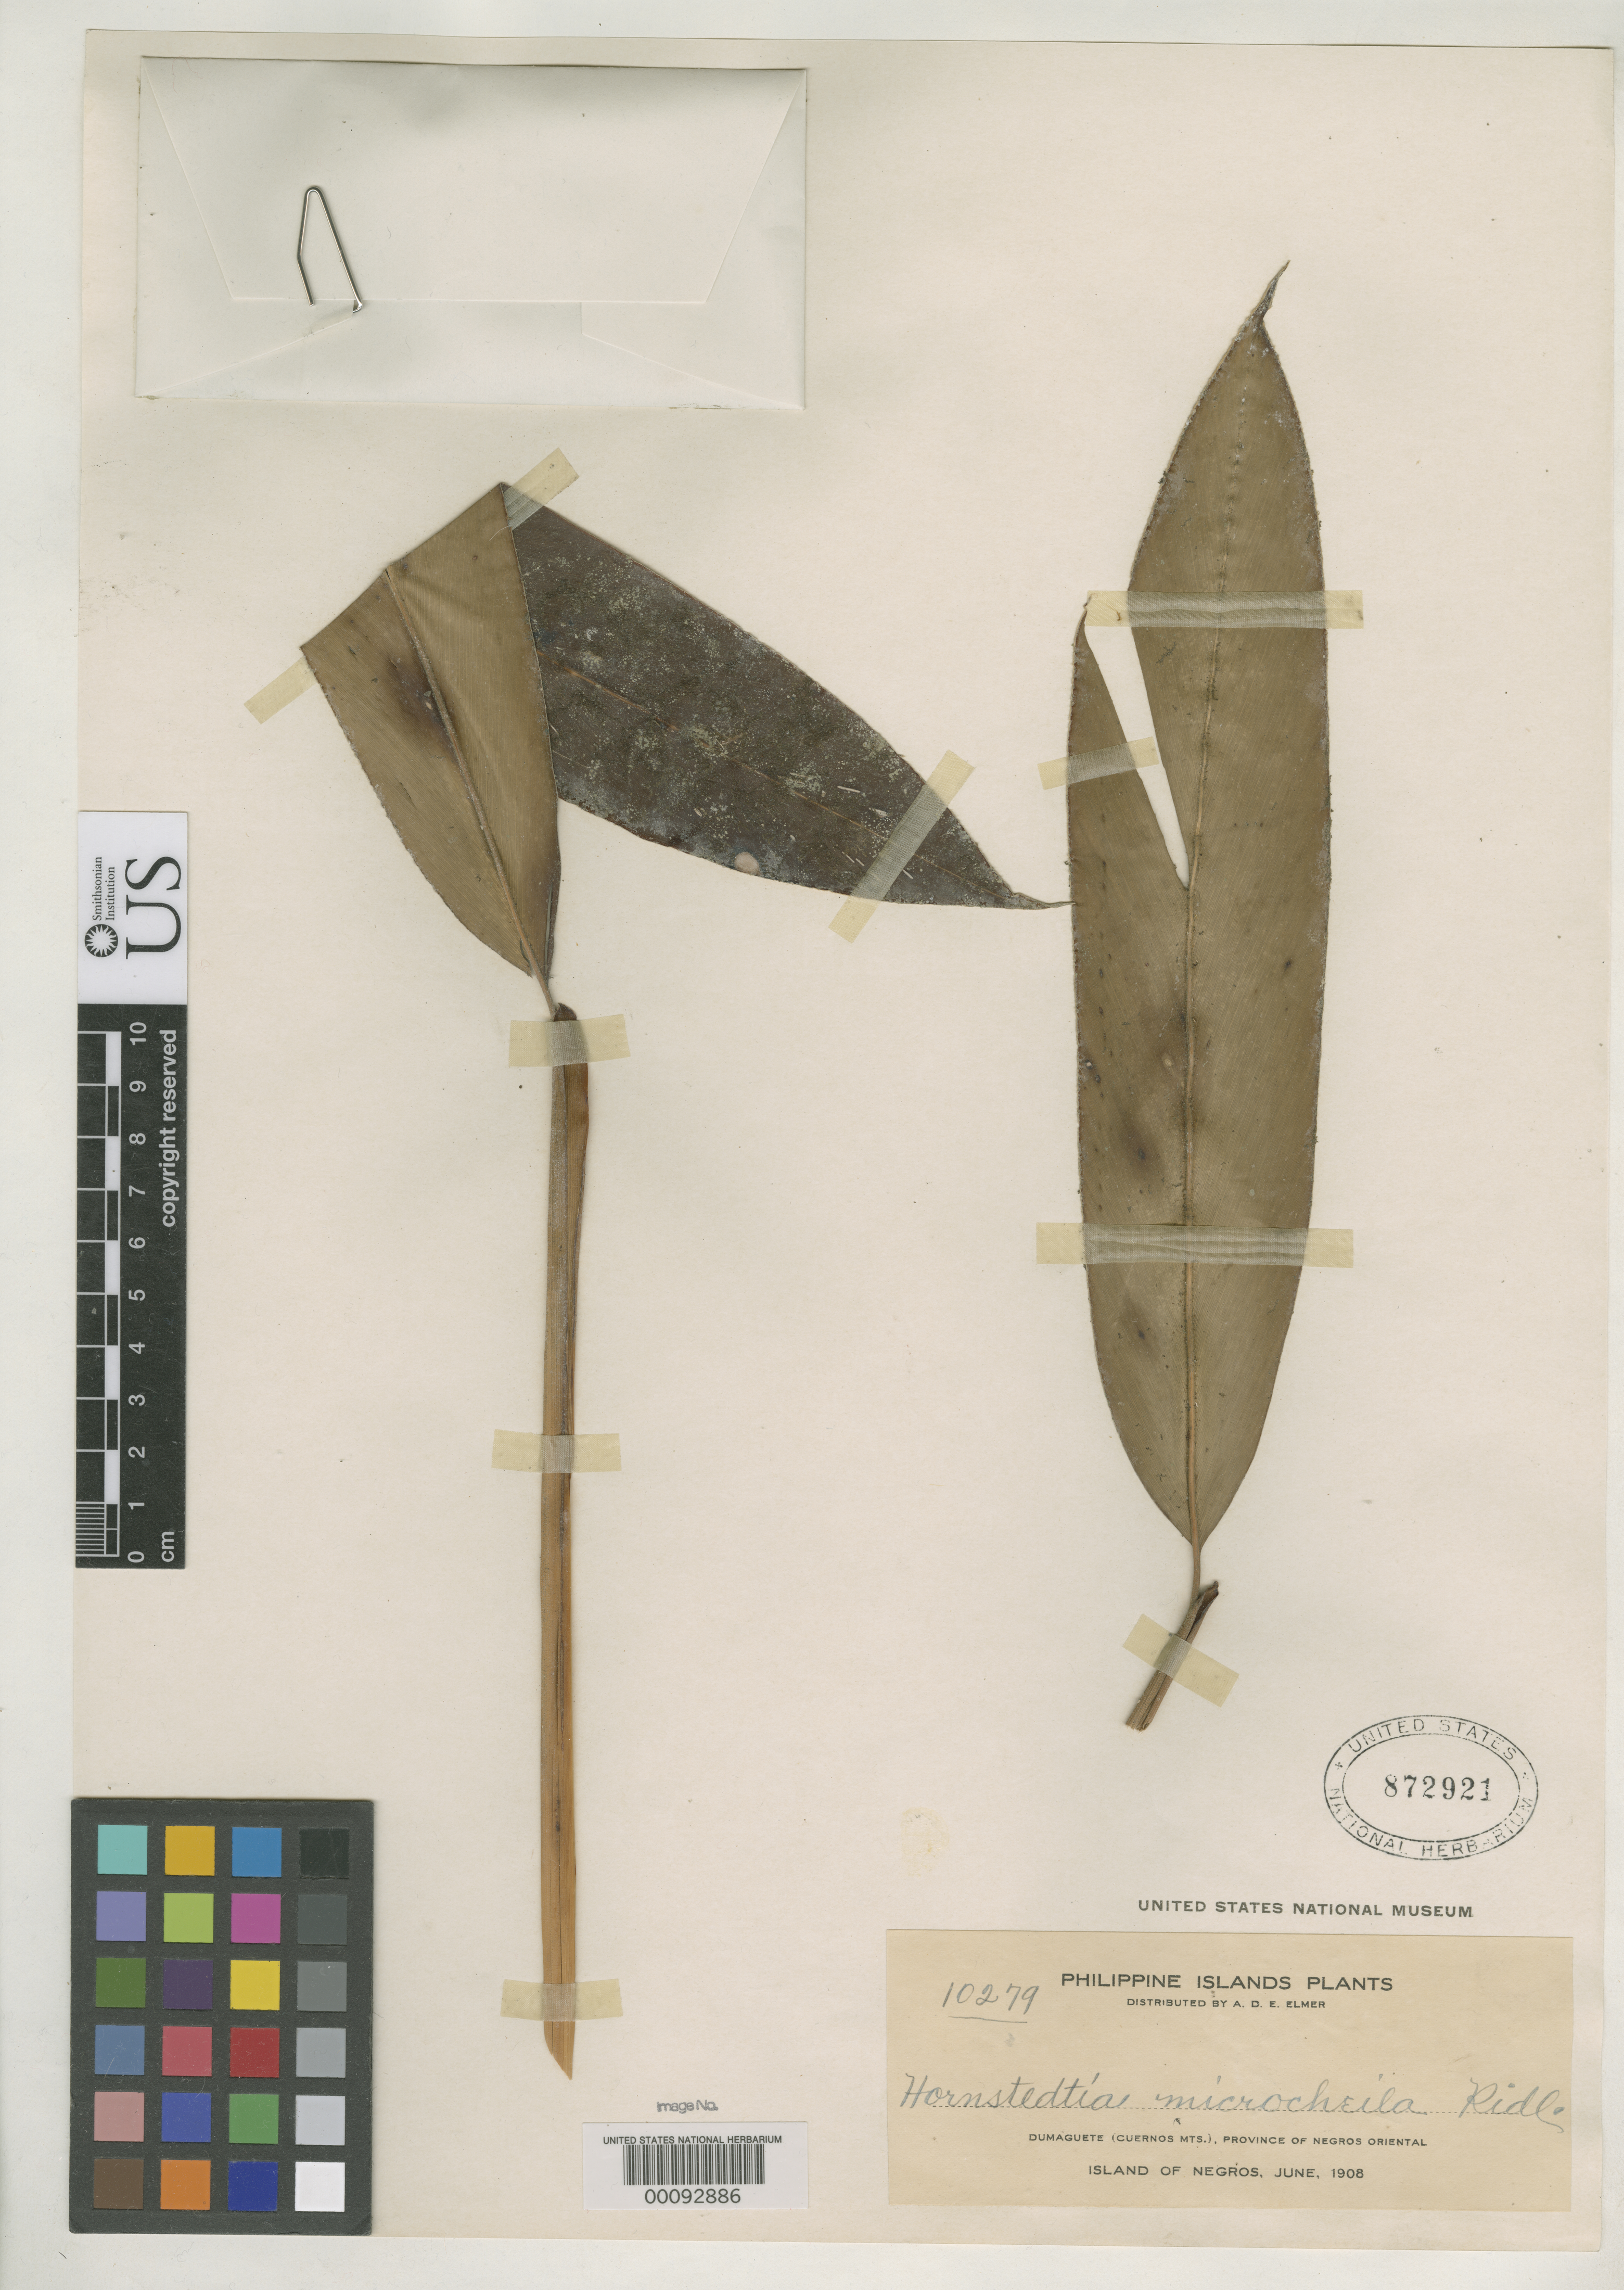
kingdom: Plantae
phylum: Tracheophyta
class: Liliopsida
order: Zingiberales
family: Zingiberaceae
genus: Hornstedtia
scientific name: Hornstedtia microchelia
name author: Ridl. in Elmer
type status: Isotype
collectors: A. D. E. Elmer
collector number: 10279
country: Philippines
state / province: Central Visayas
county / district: Negros Oriental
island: Negros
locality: Cuernos Mts., Dumaguete.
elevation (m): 914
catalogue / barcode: US 872921